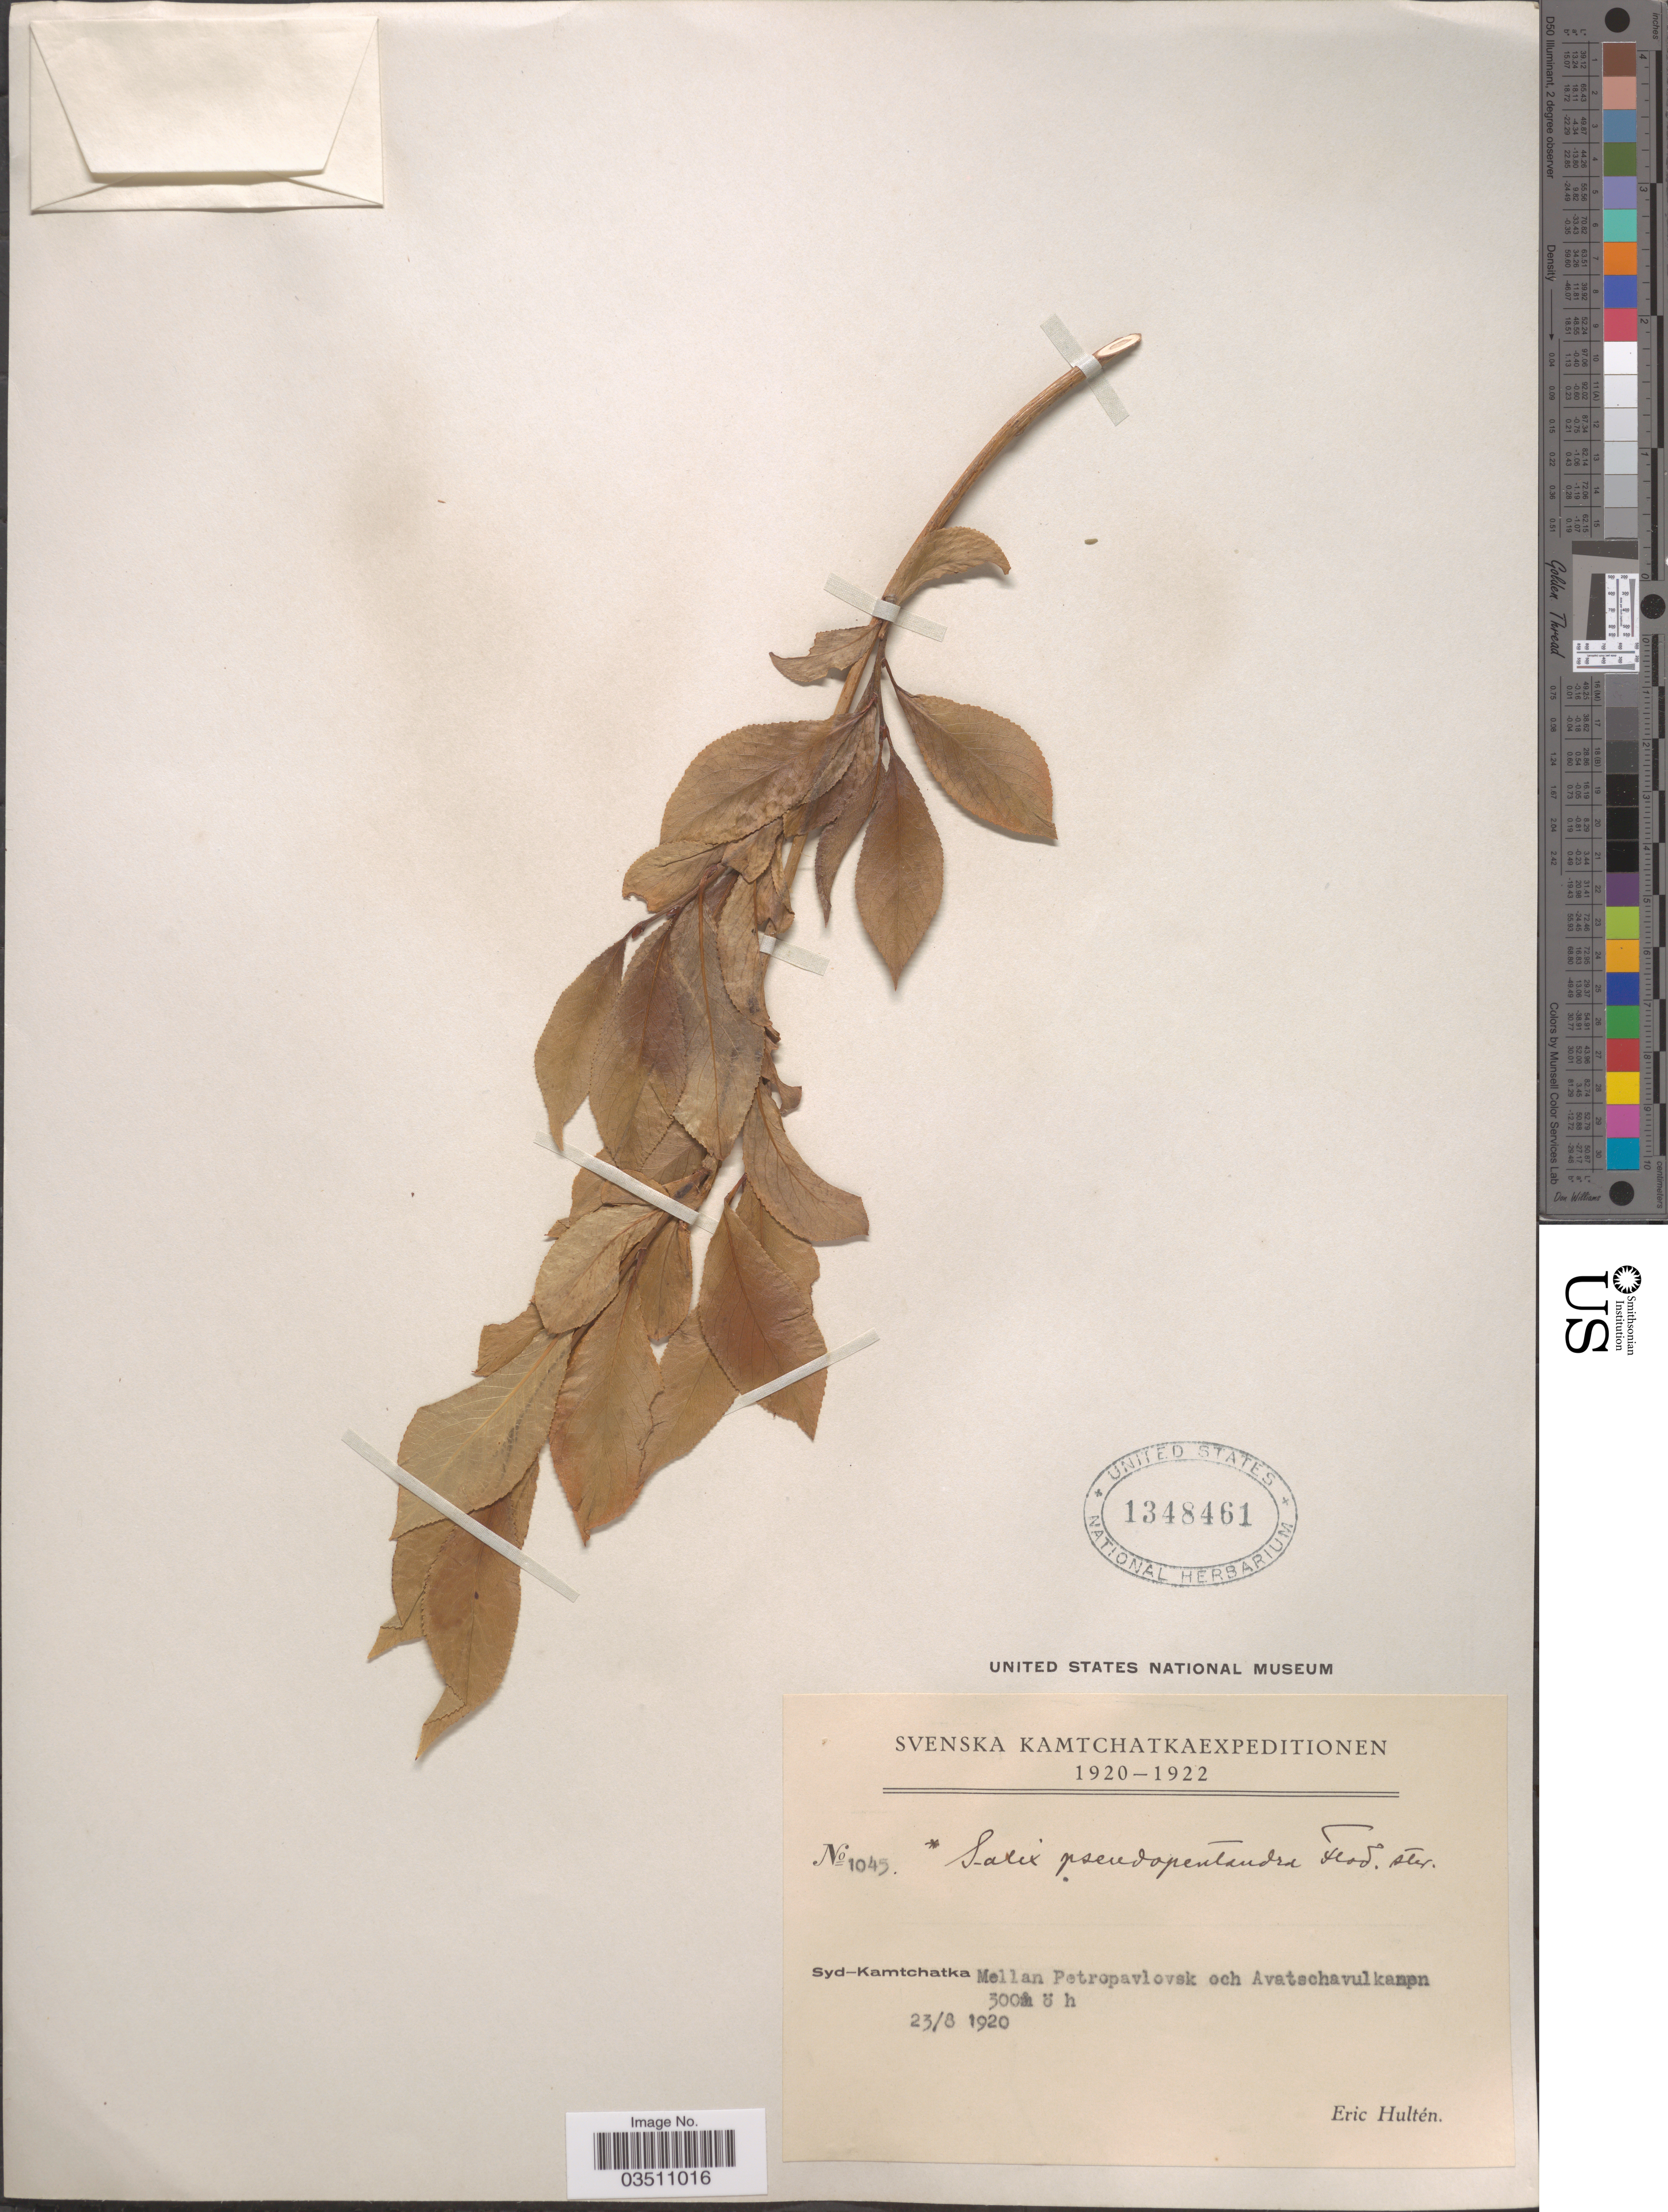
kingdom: Plantae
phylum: Tracheophyta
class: Magnoliopsida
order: Malpighiales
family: Salicaceae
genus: Salix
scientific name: Salix pseudopentandra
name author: Flod.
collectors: E. G. Hultén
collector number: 1045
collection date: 1920-08-23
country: Russian Federation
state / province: Kamchatka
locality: Syd-Kamchatka Mellan Petropavlovsk och Avatschavulkanen.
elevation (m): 300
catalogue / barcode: US 1348461